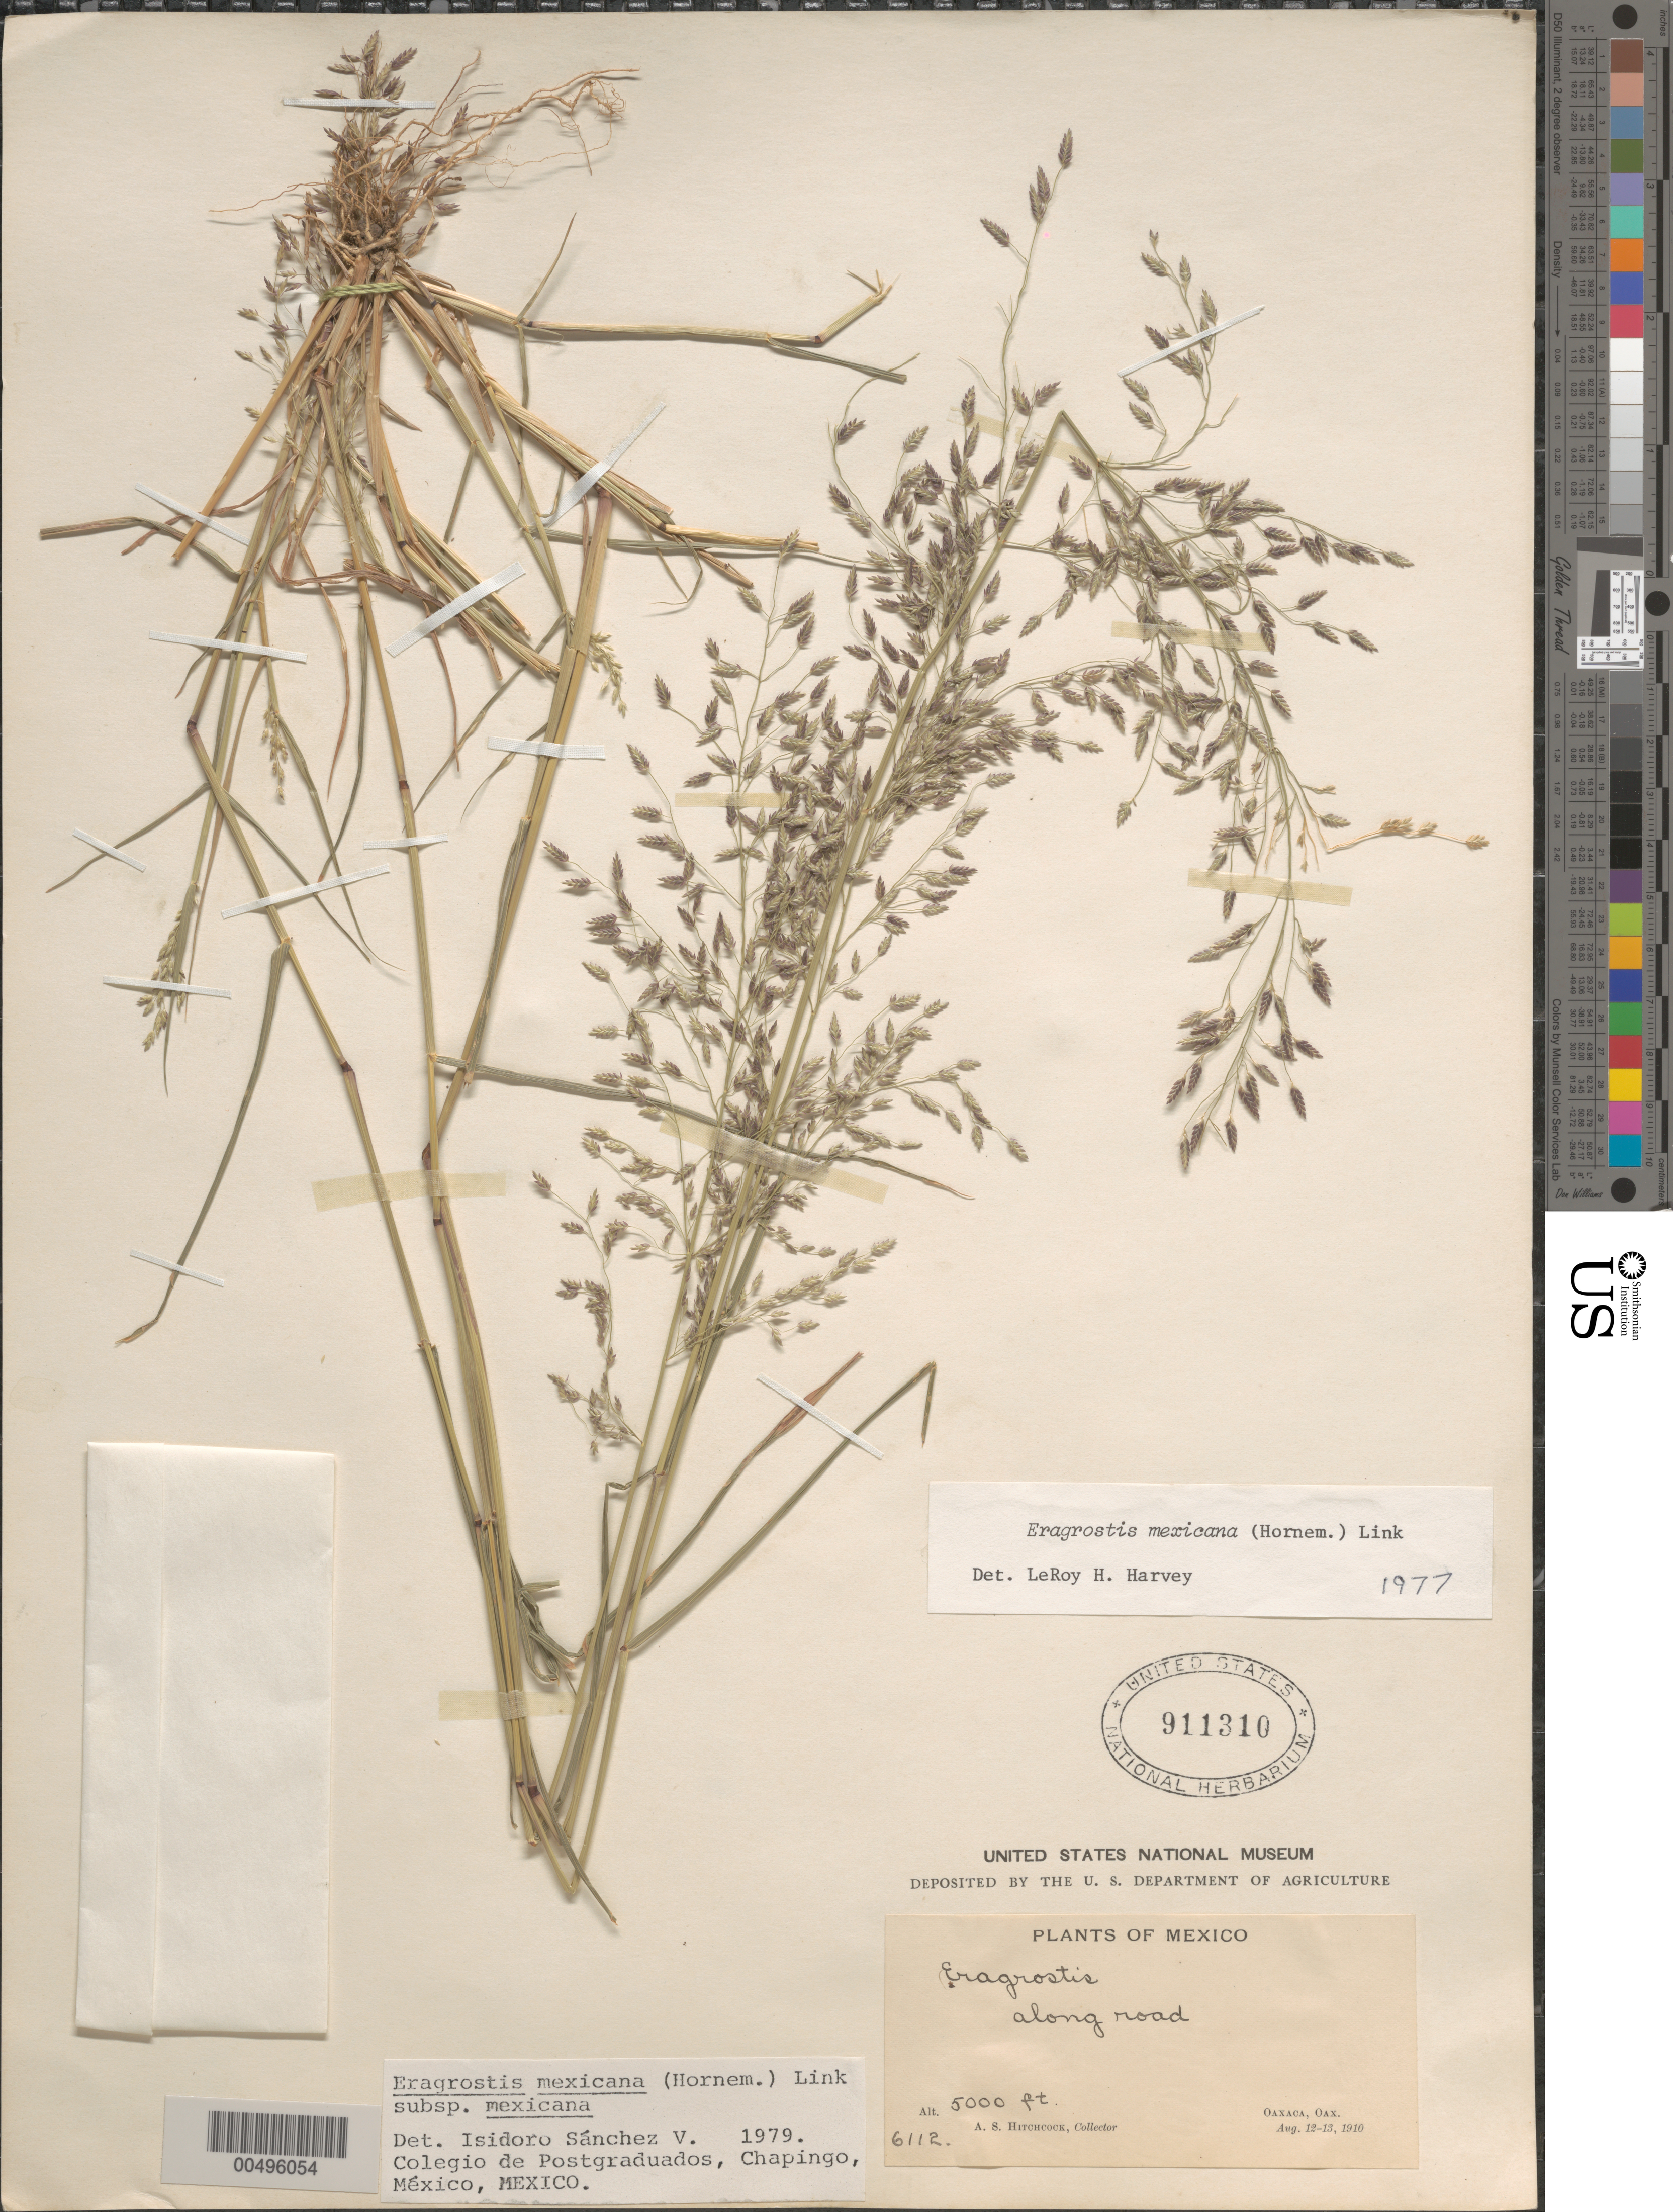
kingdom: Plantae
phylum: Tracheophyta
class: Liliopsida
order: Poales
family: Poaceae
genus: Eragrostis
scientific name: Eragrostis mexicana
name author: (Hornem.) Link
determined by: Sánchez Vega, I. M.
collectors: A. S. Hitchcock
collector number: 6112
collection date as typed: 12 Aug 1910 to 13 Aug 1910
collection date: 1910-08-12/1910-08-13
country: Mexico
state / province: Oaxaca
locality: Oaxaca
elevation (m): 1524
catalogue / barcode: US 911310